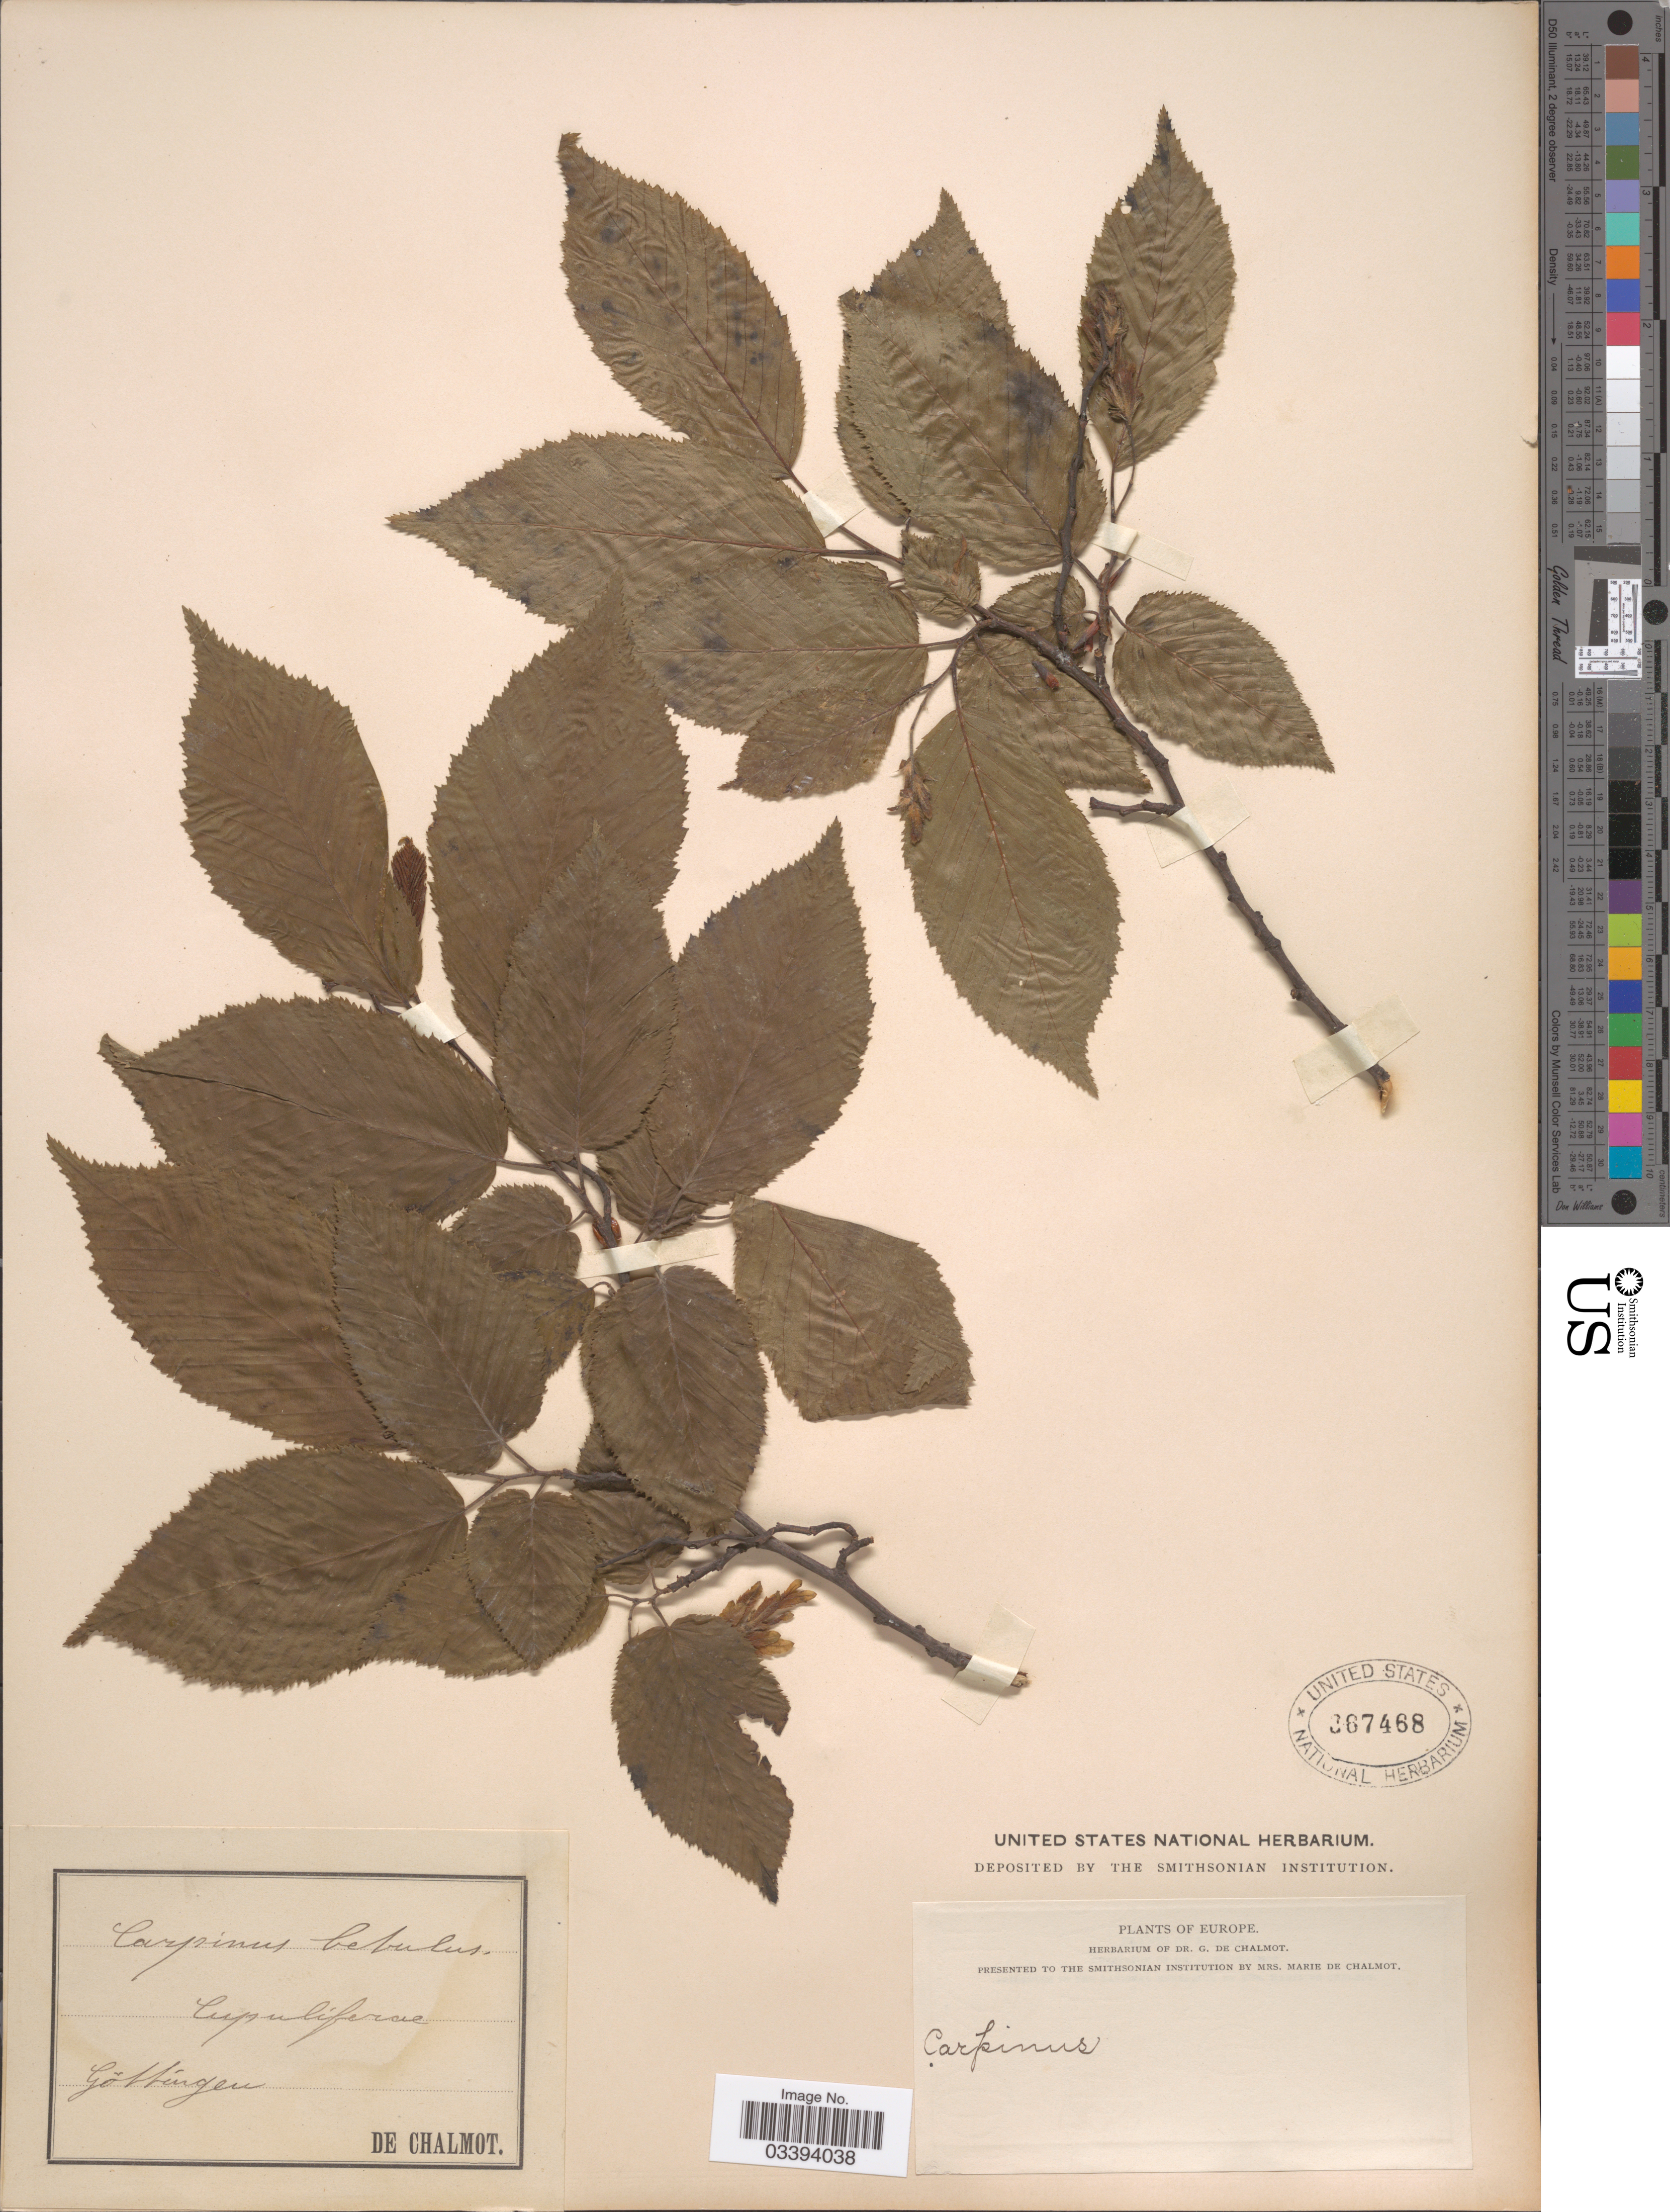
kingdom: Plantae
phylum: Tracheophyta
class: Magnoliopsida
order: Fagales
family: Betulaceae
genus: Carpinus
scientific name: Carpinus betulus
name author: L.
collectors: G. de Chalmot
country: Germany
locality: Göttingen. Europe.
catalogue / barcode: US 367468